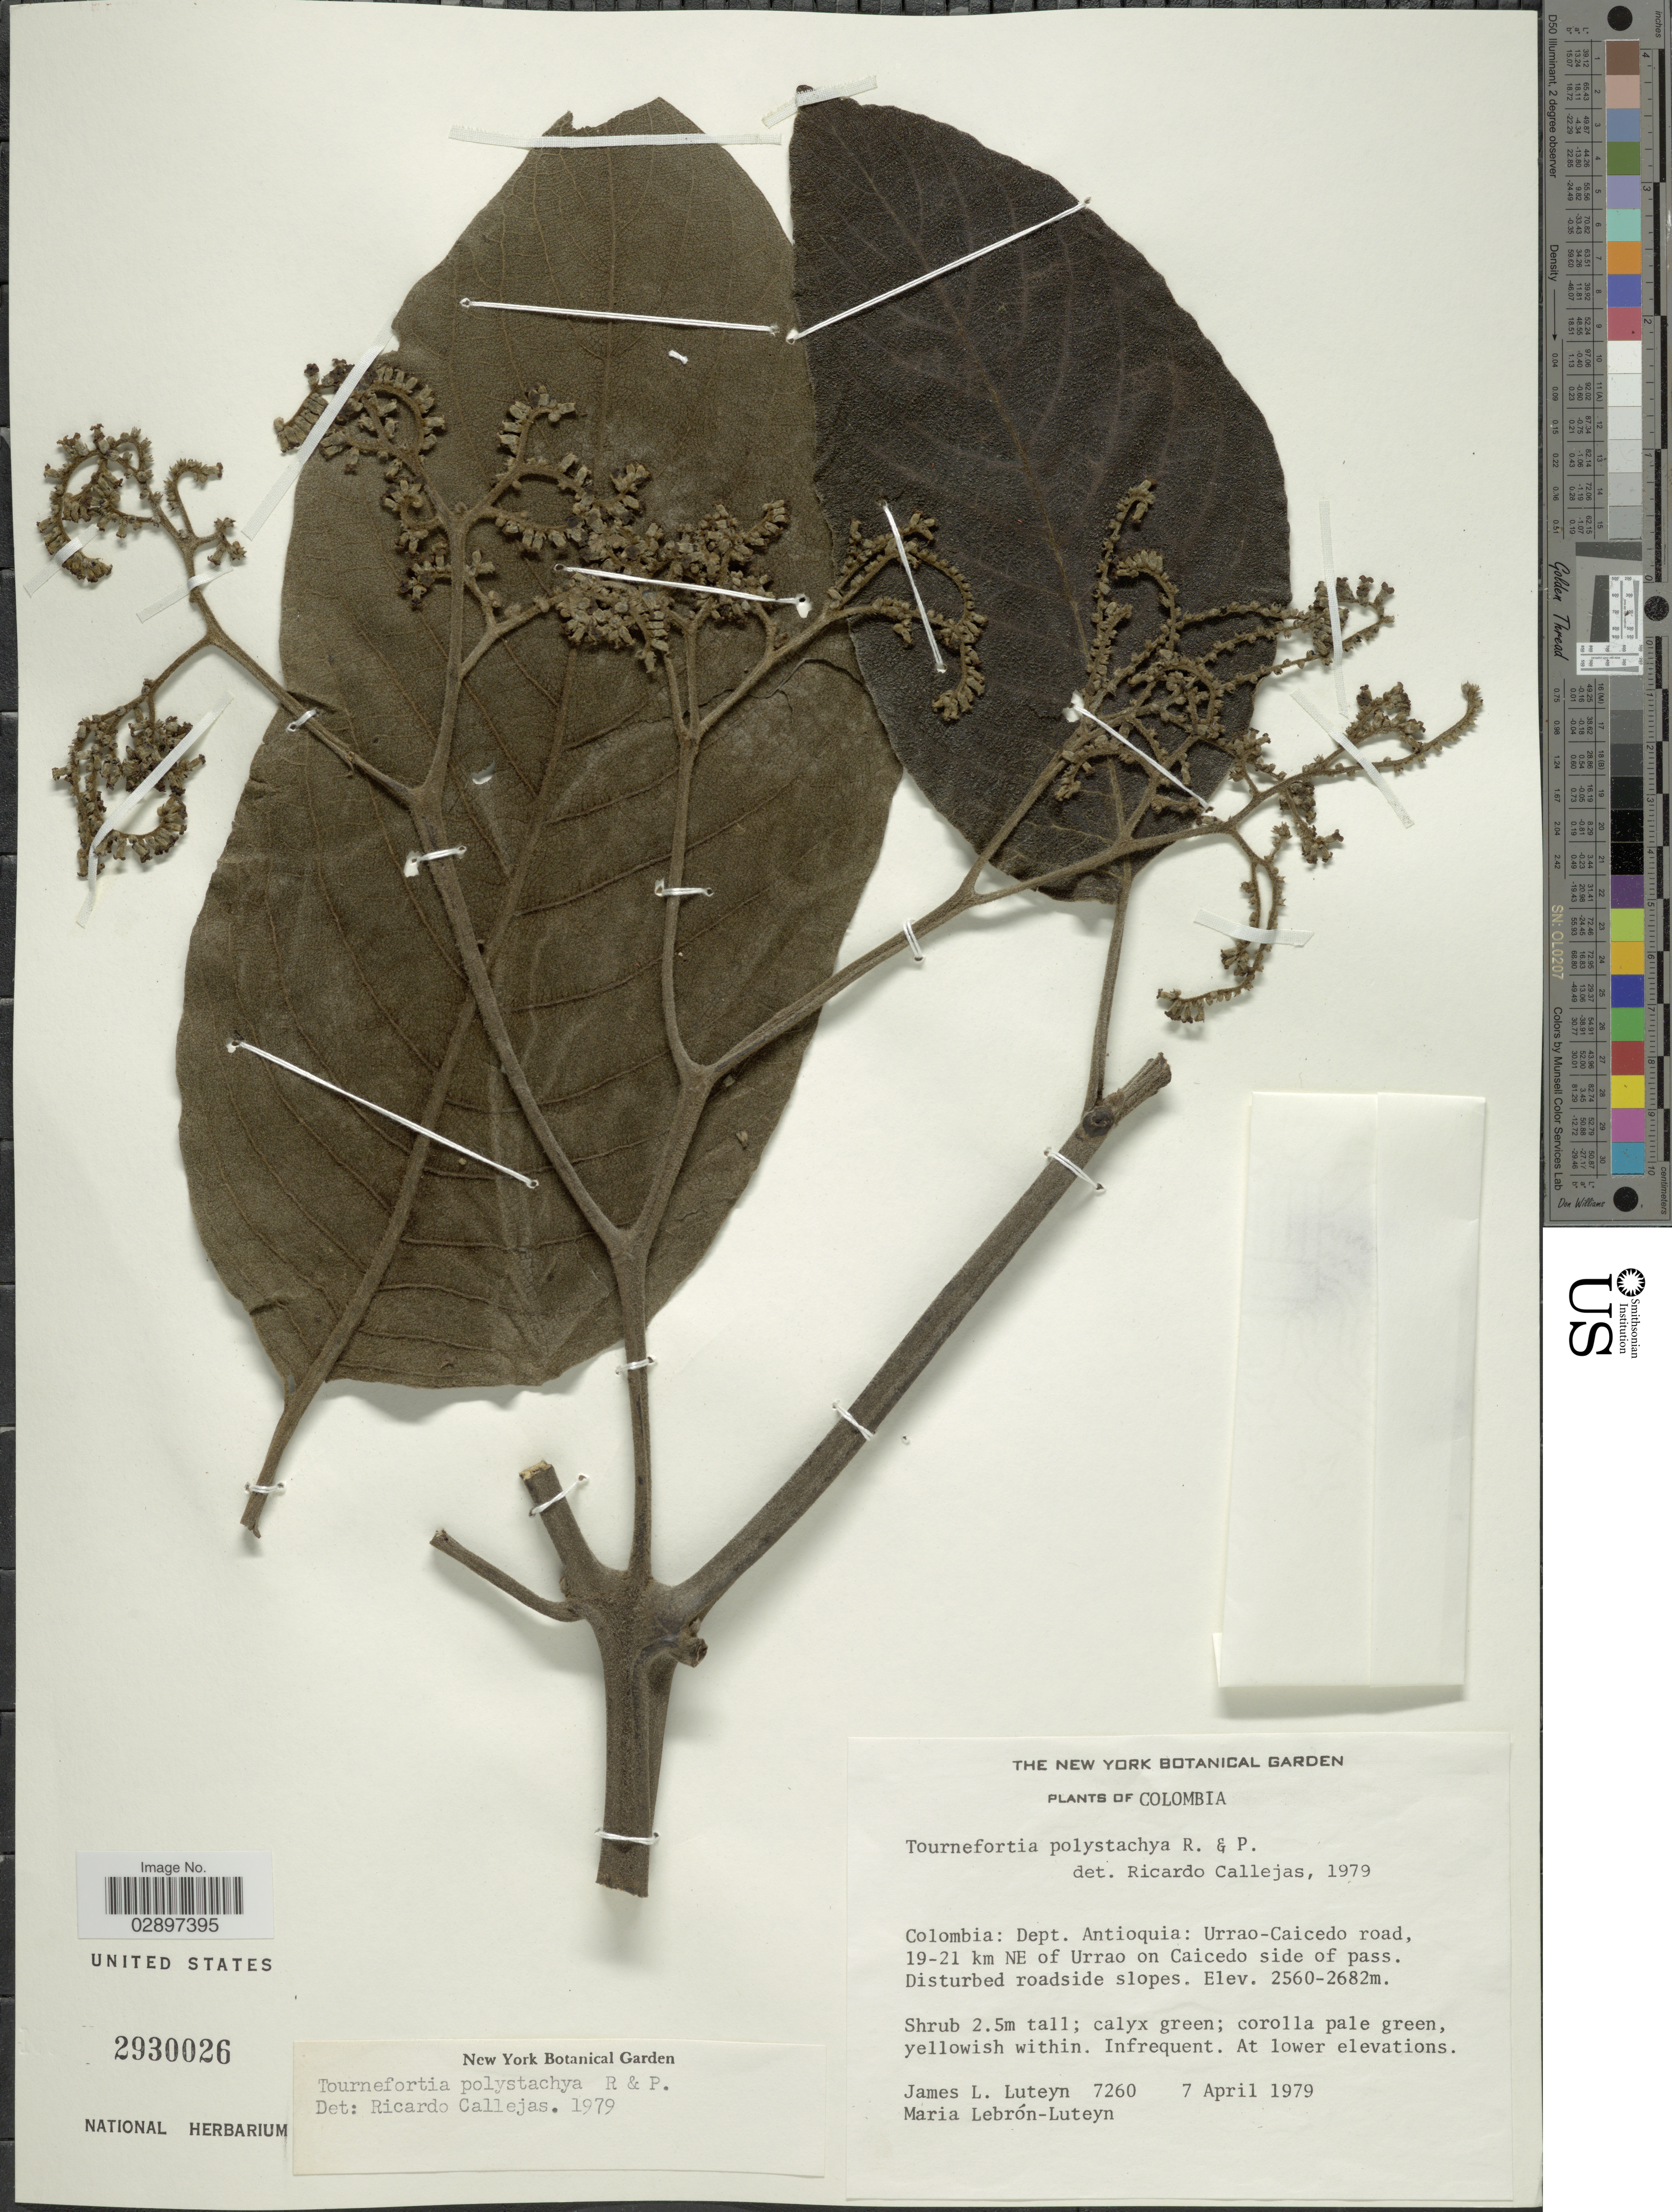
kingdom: Plantae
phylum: Tracheophyta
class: Magnoliopsida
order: Boraginales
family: Heliotropiaceae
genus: Tournefortia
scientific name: Tournefortia polystachya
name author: Ruiz & Pav.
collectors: J. L. Luteyn & M. L. Lebrón-Luteyn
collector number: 7260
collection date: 1979-04-07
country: Colombia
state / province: Antioquia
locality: Colombia: Dept. Antioquia: Urrao-Caicedo road, 19-21 km NE of Urrao on Caicedo side of pass.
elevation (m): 2650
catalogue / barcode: US 2930026